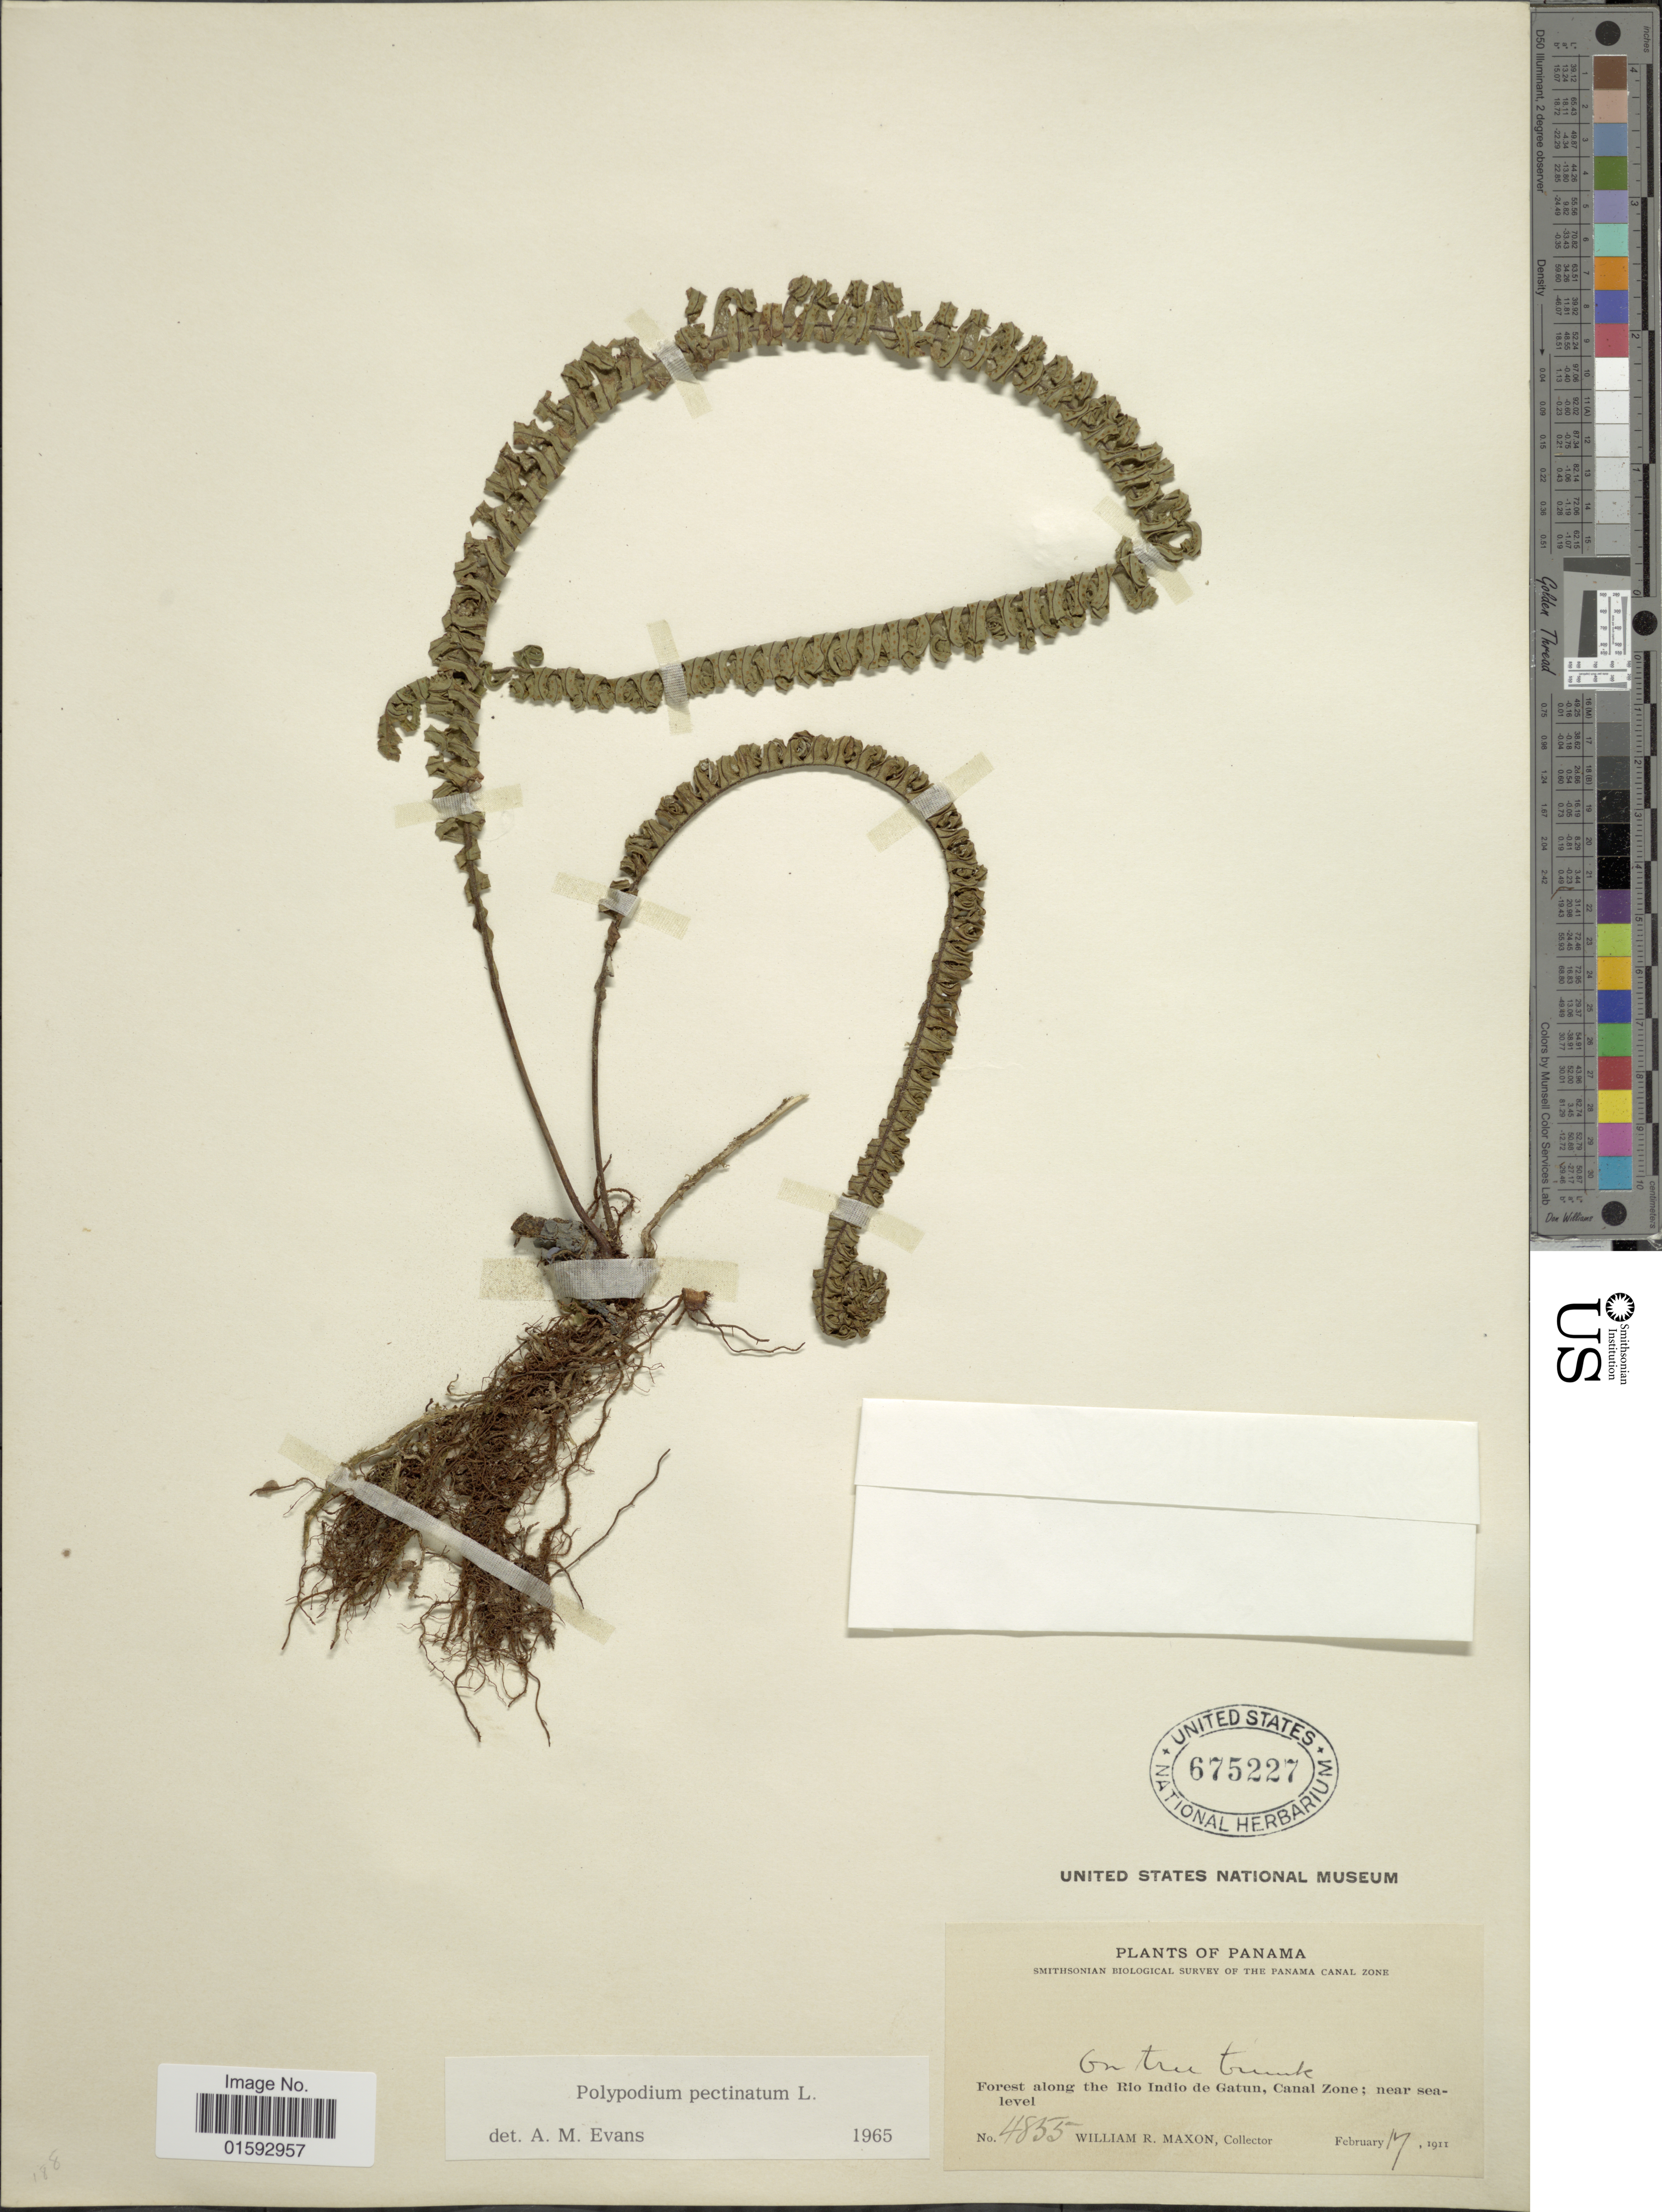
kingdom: Plantae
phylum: Tracheophyta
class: Polypodiopsida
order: Polypodiales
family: Polypodiaceae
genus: Pecluma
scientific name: Pecluma pectinata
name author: (L.) M.G. Price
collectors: W. R. Maxon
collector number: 4855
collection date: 1911-02-17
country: Panama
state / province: Colón / Panamá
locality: Forest along the Rio Indio de Gatun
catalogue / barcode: US 675227